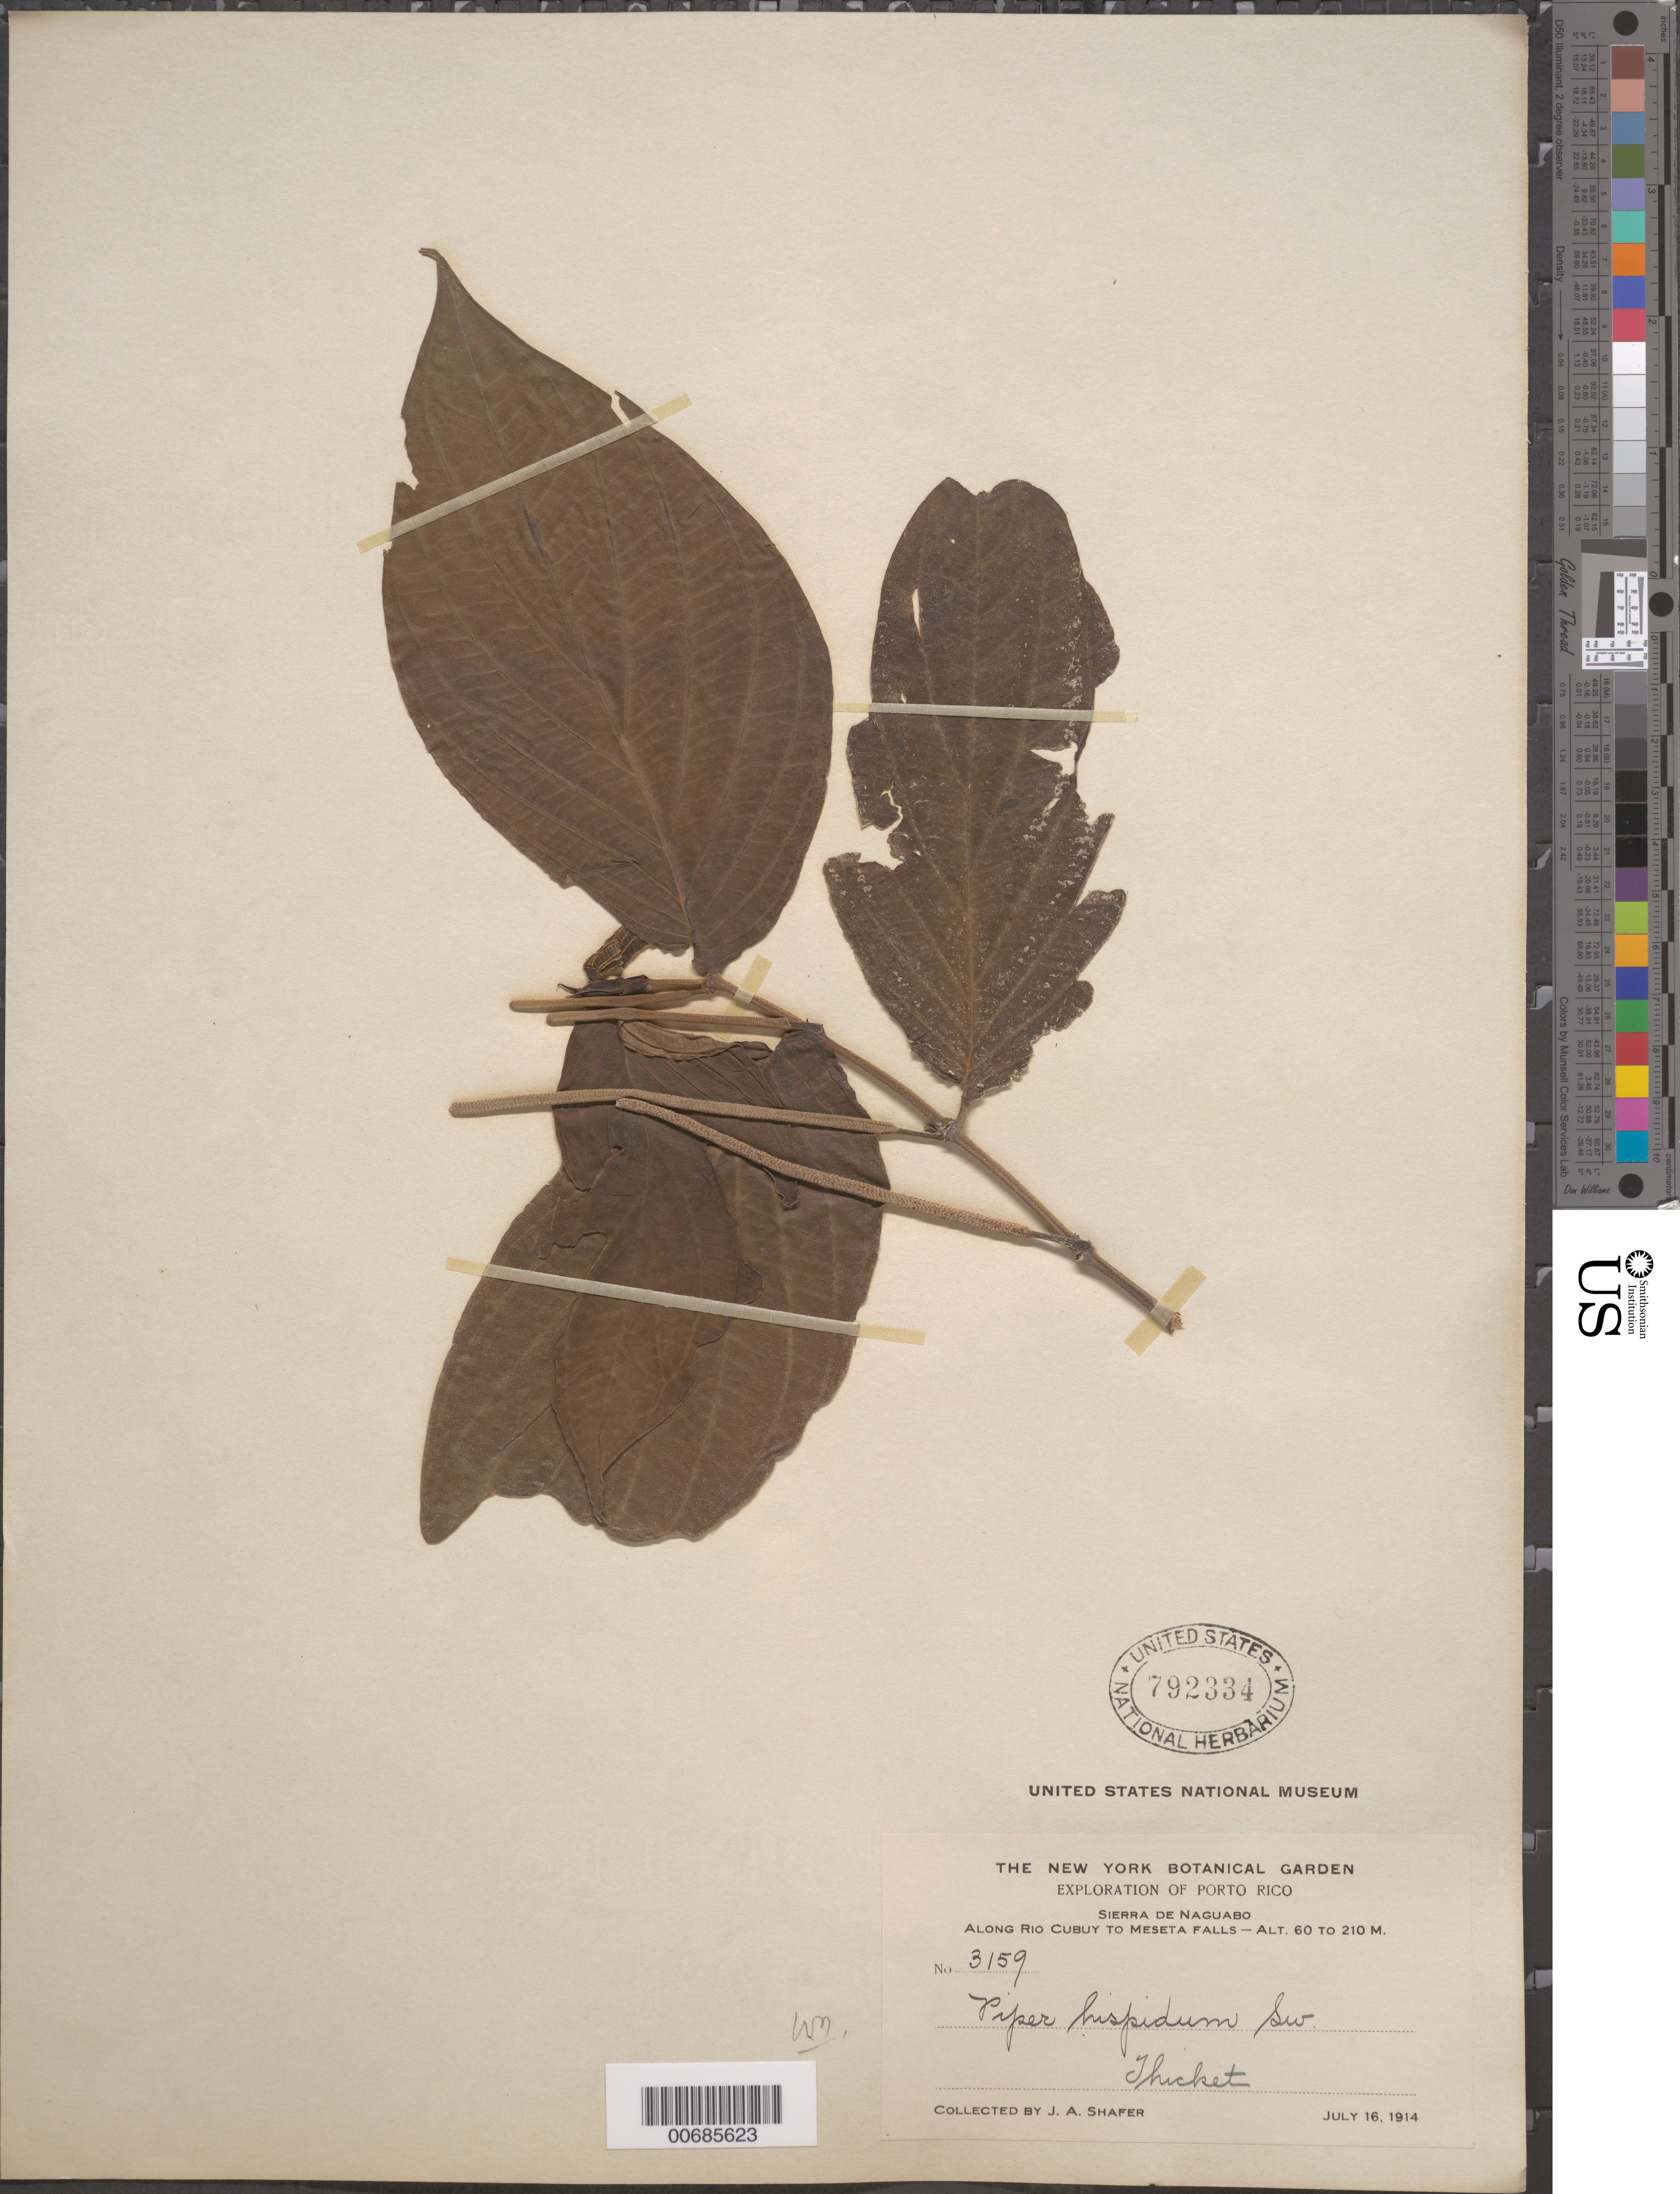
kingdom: Plantae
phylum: Tracheophyta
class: Magnoliopsida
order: Piperales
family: Piperaceae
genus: Piper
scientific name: Piper hispidum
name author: Sw.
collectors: J. A. Shafer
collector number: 3159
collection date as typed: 16 Jul 1914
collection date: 1914-07-16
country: Puerto Rico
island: Greater Antilles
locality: Sierra de Naguabo Along Rio Cubuy to Meseta Falls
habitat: thicket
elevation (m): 60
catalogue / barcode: US 792334